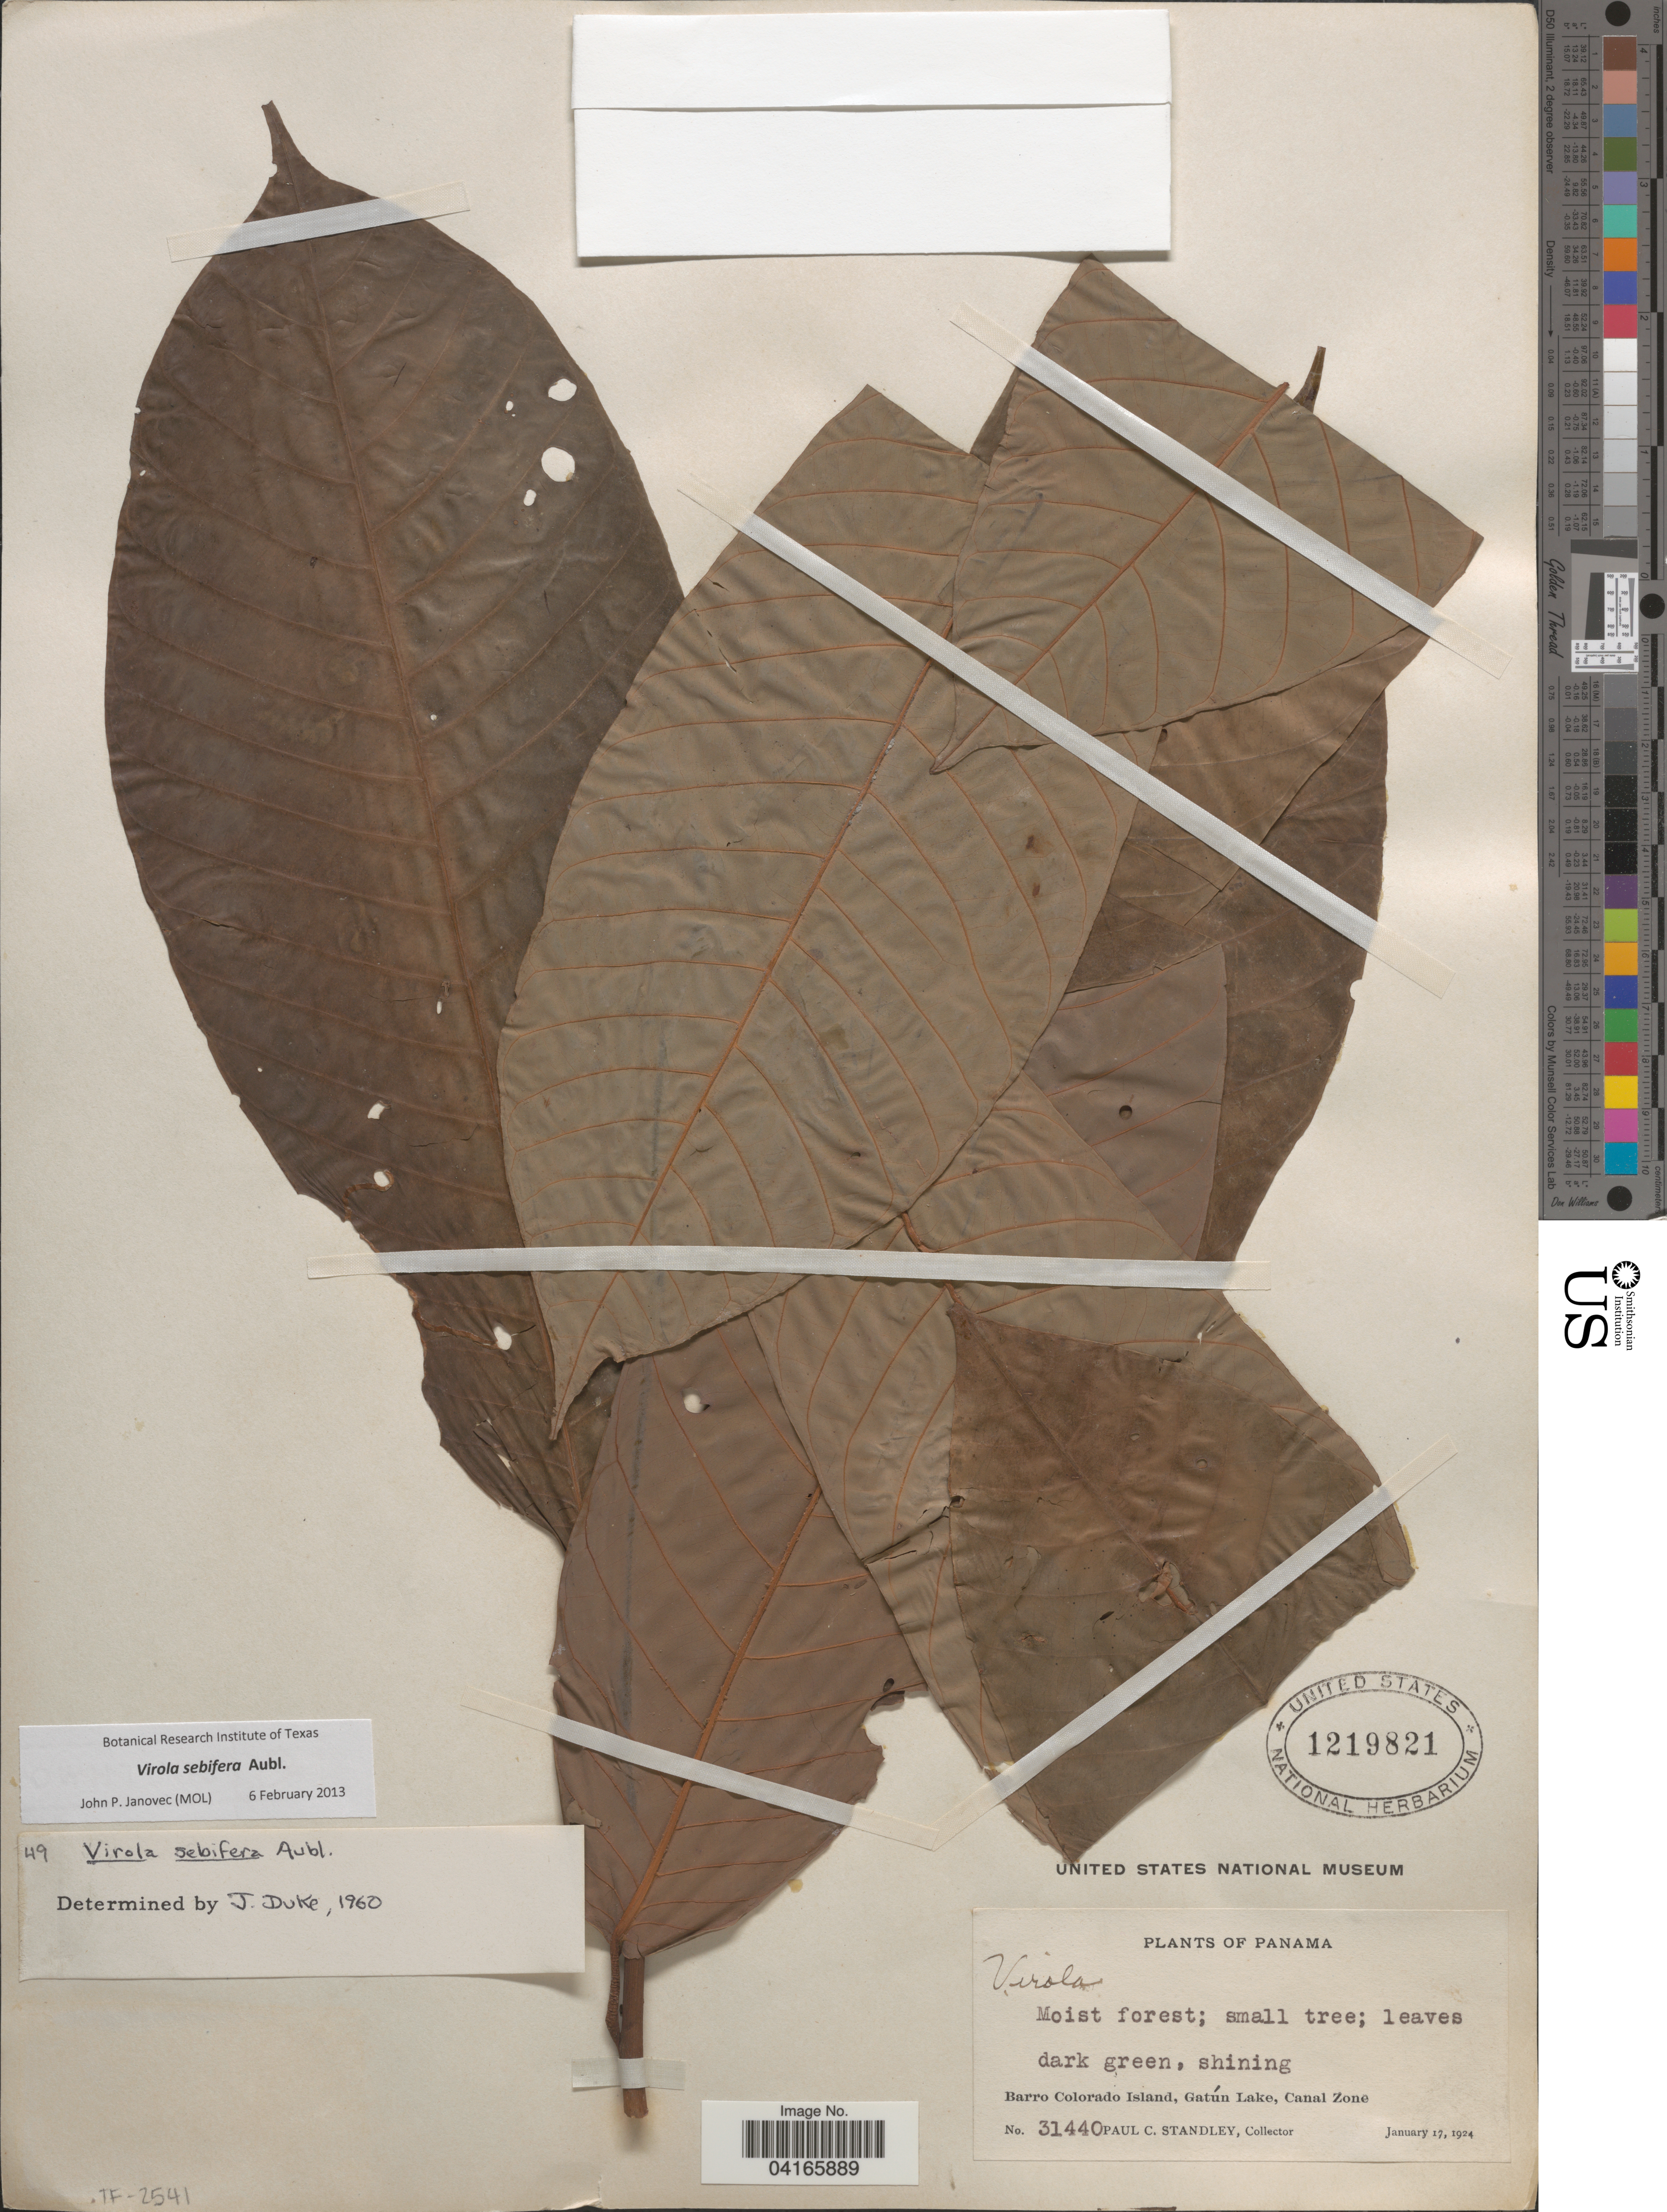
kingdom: Plantae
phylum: Tracheophyta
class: Magnoliopsida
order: Magnoliales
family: Myristicaceae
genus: Virola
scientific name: Virola sebifera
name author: Aubl.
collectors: P. C. Standley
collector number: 31440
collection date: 1924-01-17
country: Panama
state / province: Panamá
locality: Barro Colorado Island, Gatún Lake, Canal Zone.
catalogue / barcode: US 1219821